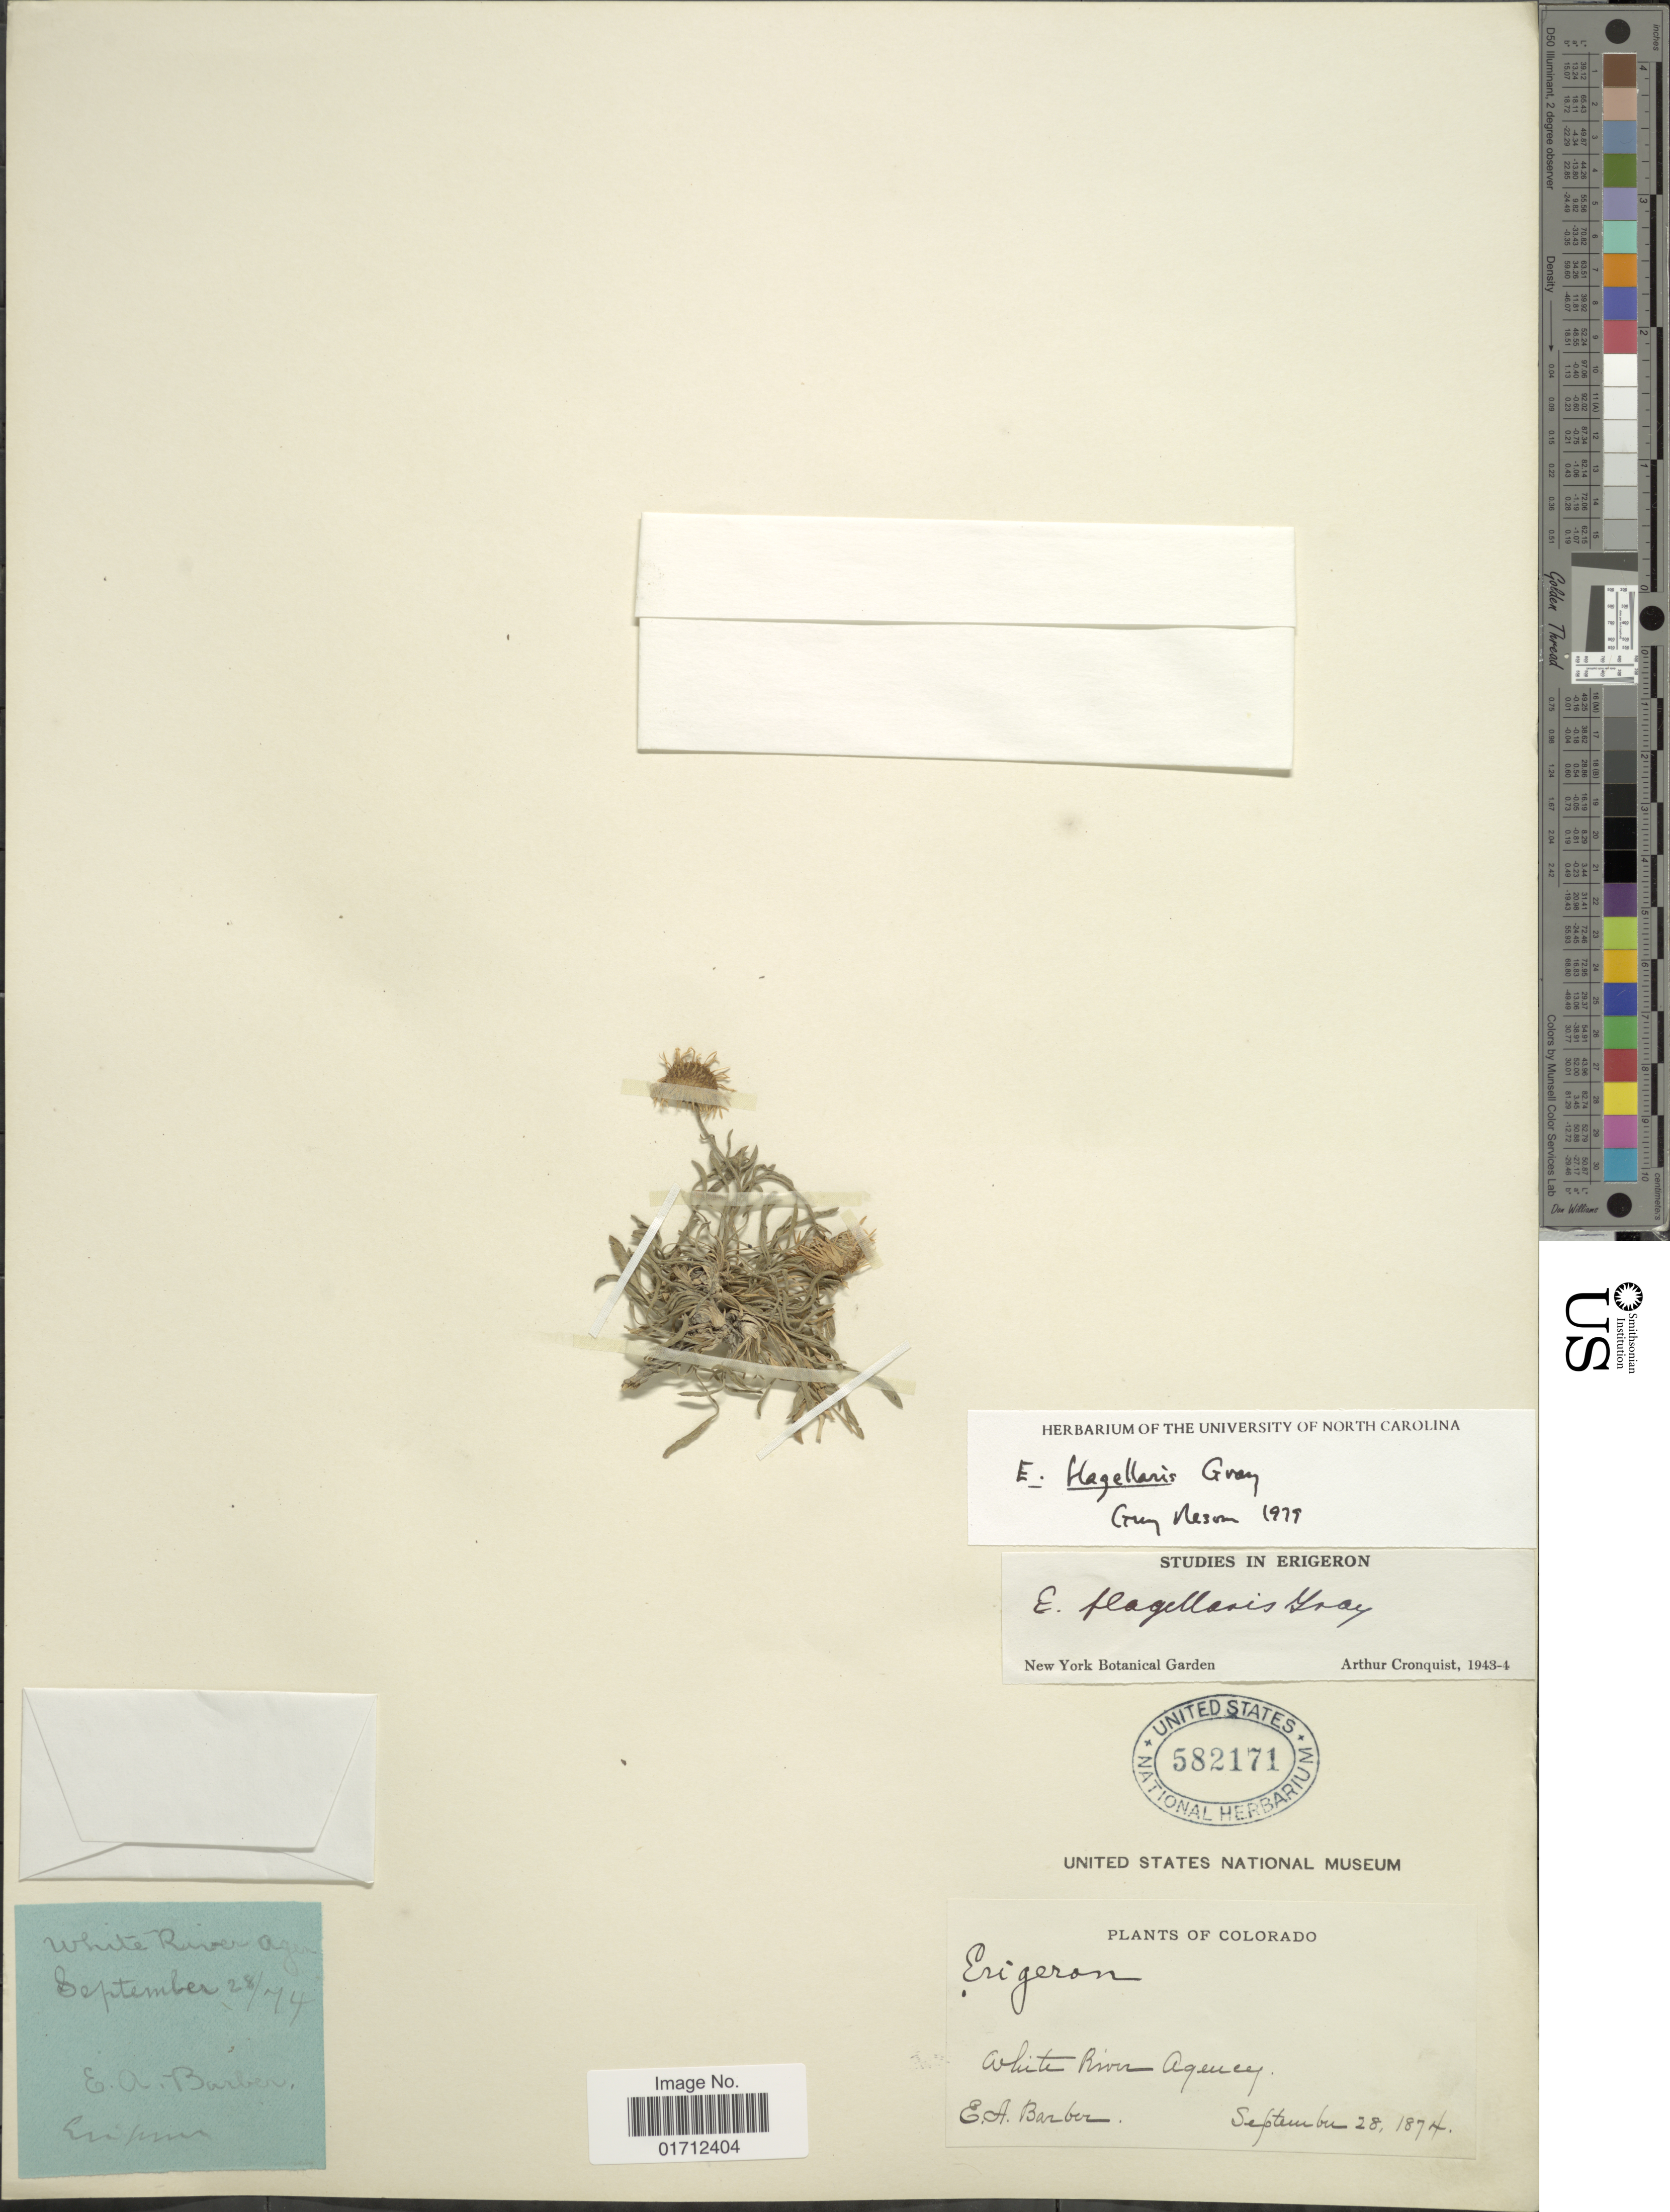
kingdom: Plantae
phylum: Tracheophyta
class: Magnoliopsida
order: Asterales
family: Asteraceae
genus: Erigeron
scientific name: Erigeron flagellaris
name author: A. Gray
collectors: E. Barber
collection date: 1874-09-28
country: United States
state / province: Colorado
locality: White River Aspen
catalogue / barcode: US 582171